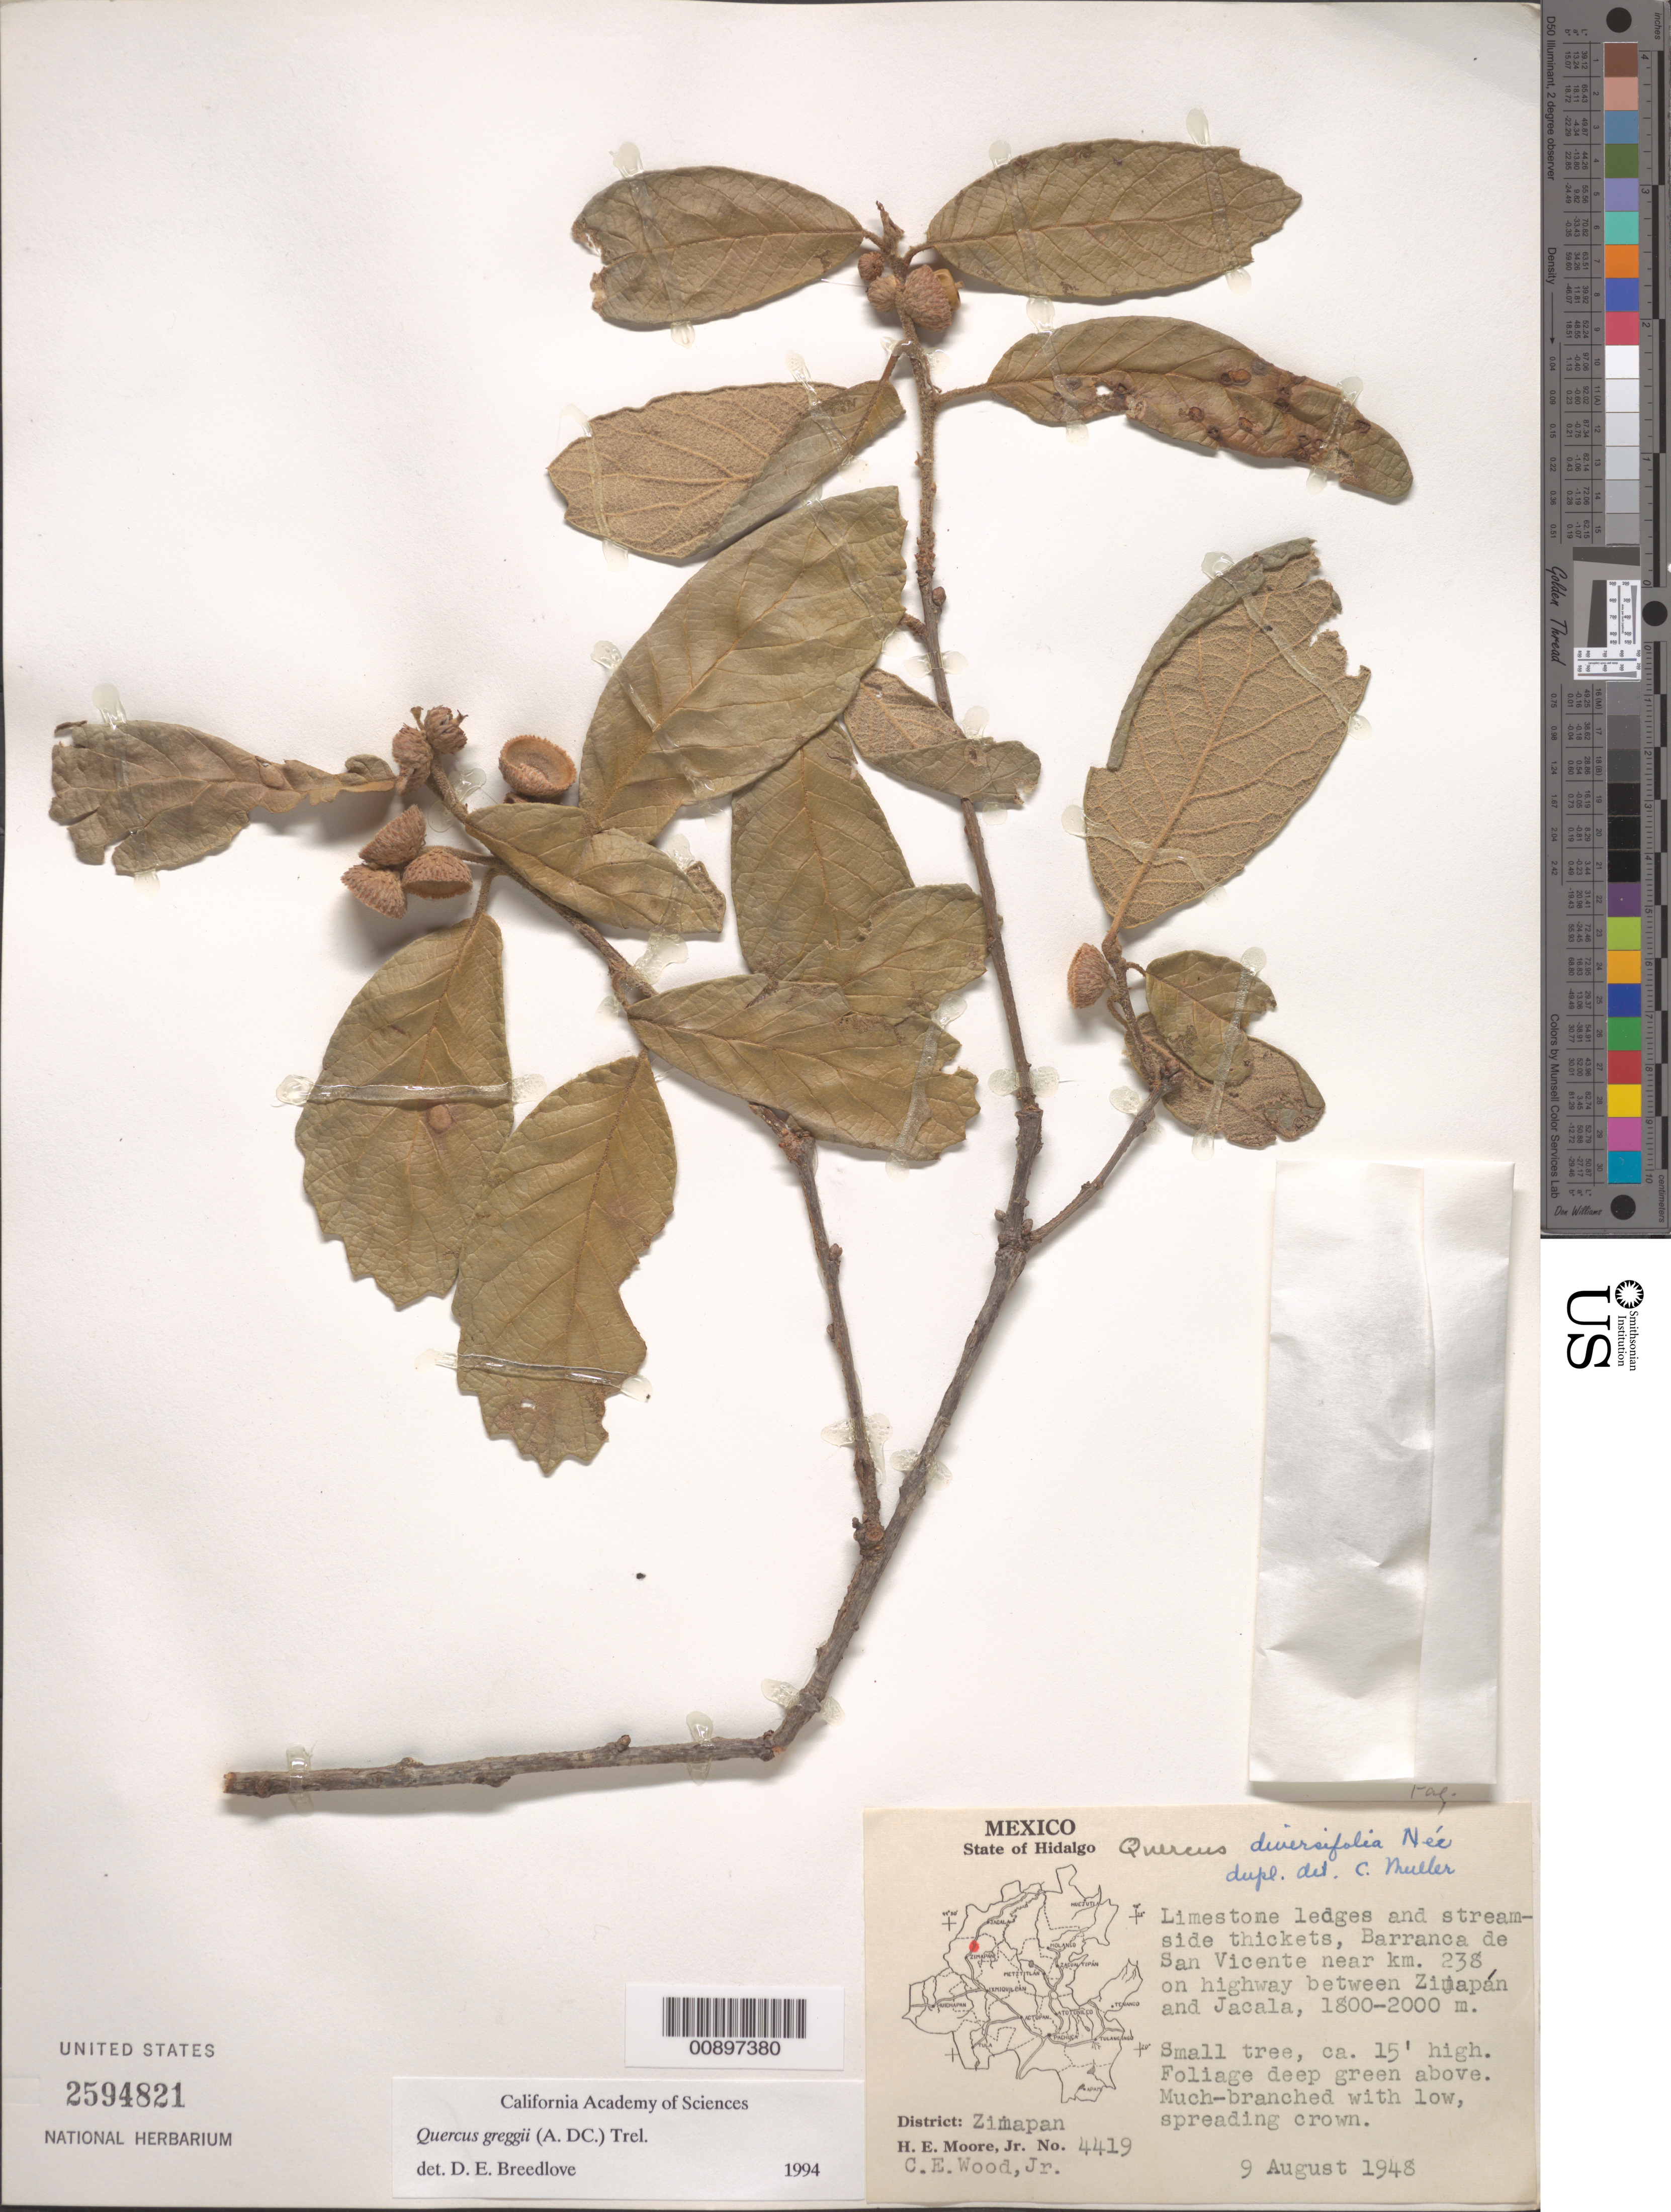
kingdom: Plantae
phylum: Tracheophyta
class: Magnoliopsida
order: Fagales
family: Fagaceae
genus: Quercus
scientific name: Quercus greggii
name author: (A. DC.) Trel.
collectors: H. E. Moore & C. Wood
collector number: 4419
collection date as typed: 09 Aug 1948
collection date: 1948-08-09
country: Mexico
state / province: Hidalgo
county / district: Zimapán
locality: Barranca de San Vicente near km. 238 on highway between Zimapán and Jacala. District: Zimapán, Hidalgo.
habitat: Limestone ledges and stream-side thickets, barranca.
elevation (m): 2000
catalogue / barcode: US 2594821